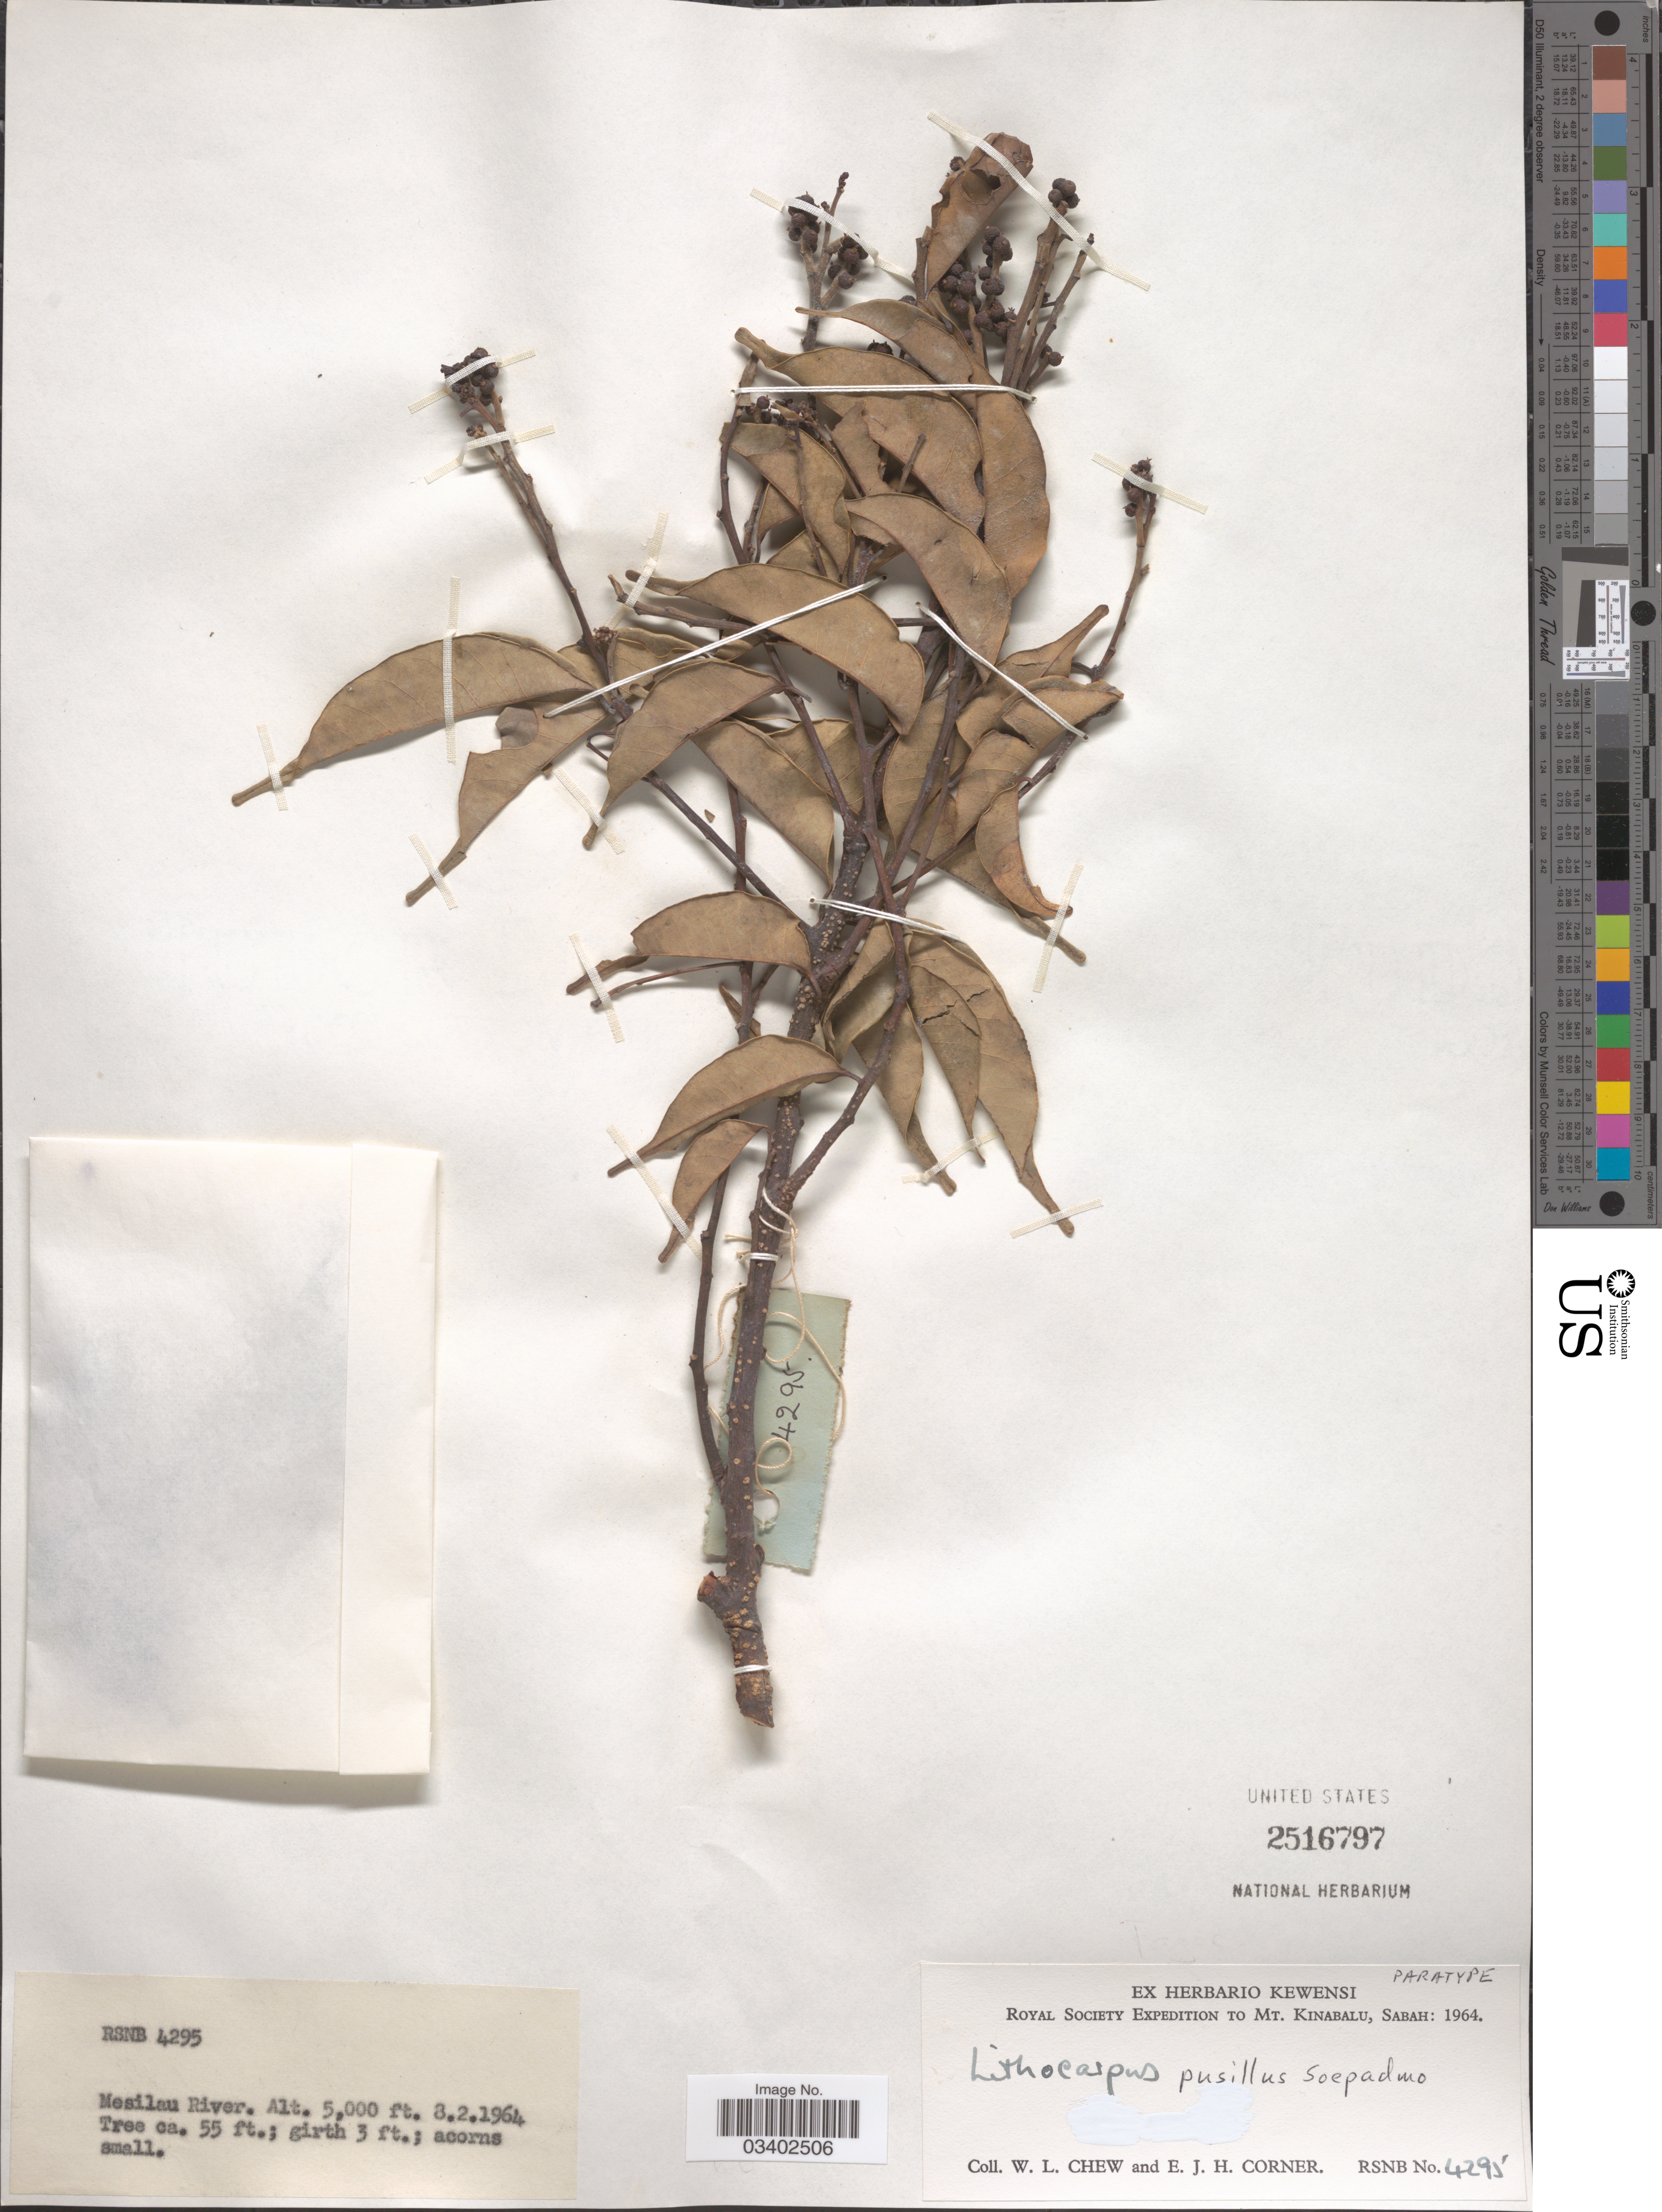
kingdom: Plantae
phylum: Tracheophyta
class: Magnoliopsida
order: Fagales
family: Fagaceae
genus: Lithocarpus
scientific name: Lithocarpus pusillus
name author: Soepadmo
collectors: W. Chew & E. Corner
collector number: RSNB4295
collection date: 1964-02-08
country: Malaysia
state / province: Sabah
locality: Mesilau River. Mt. Kinabalu.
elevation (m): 1524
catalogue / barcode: US 2516797